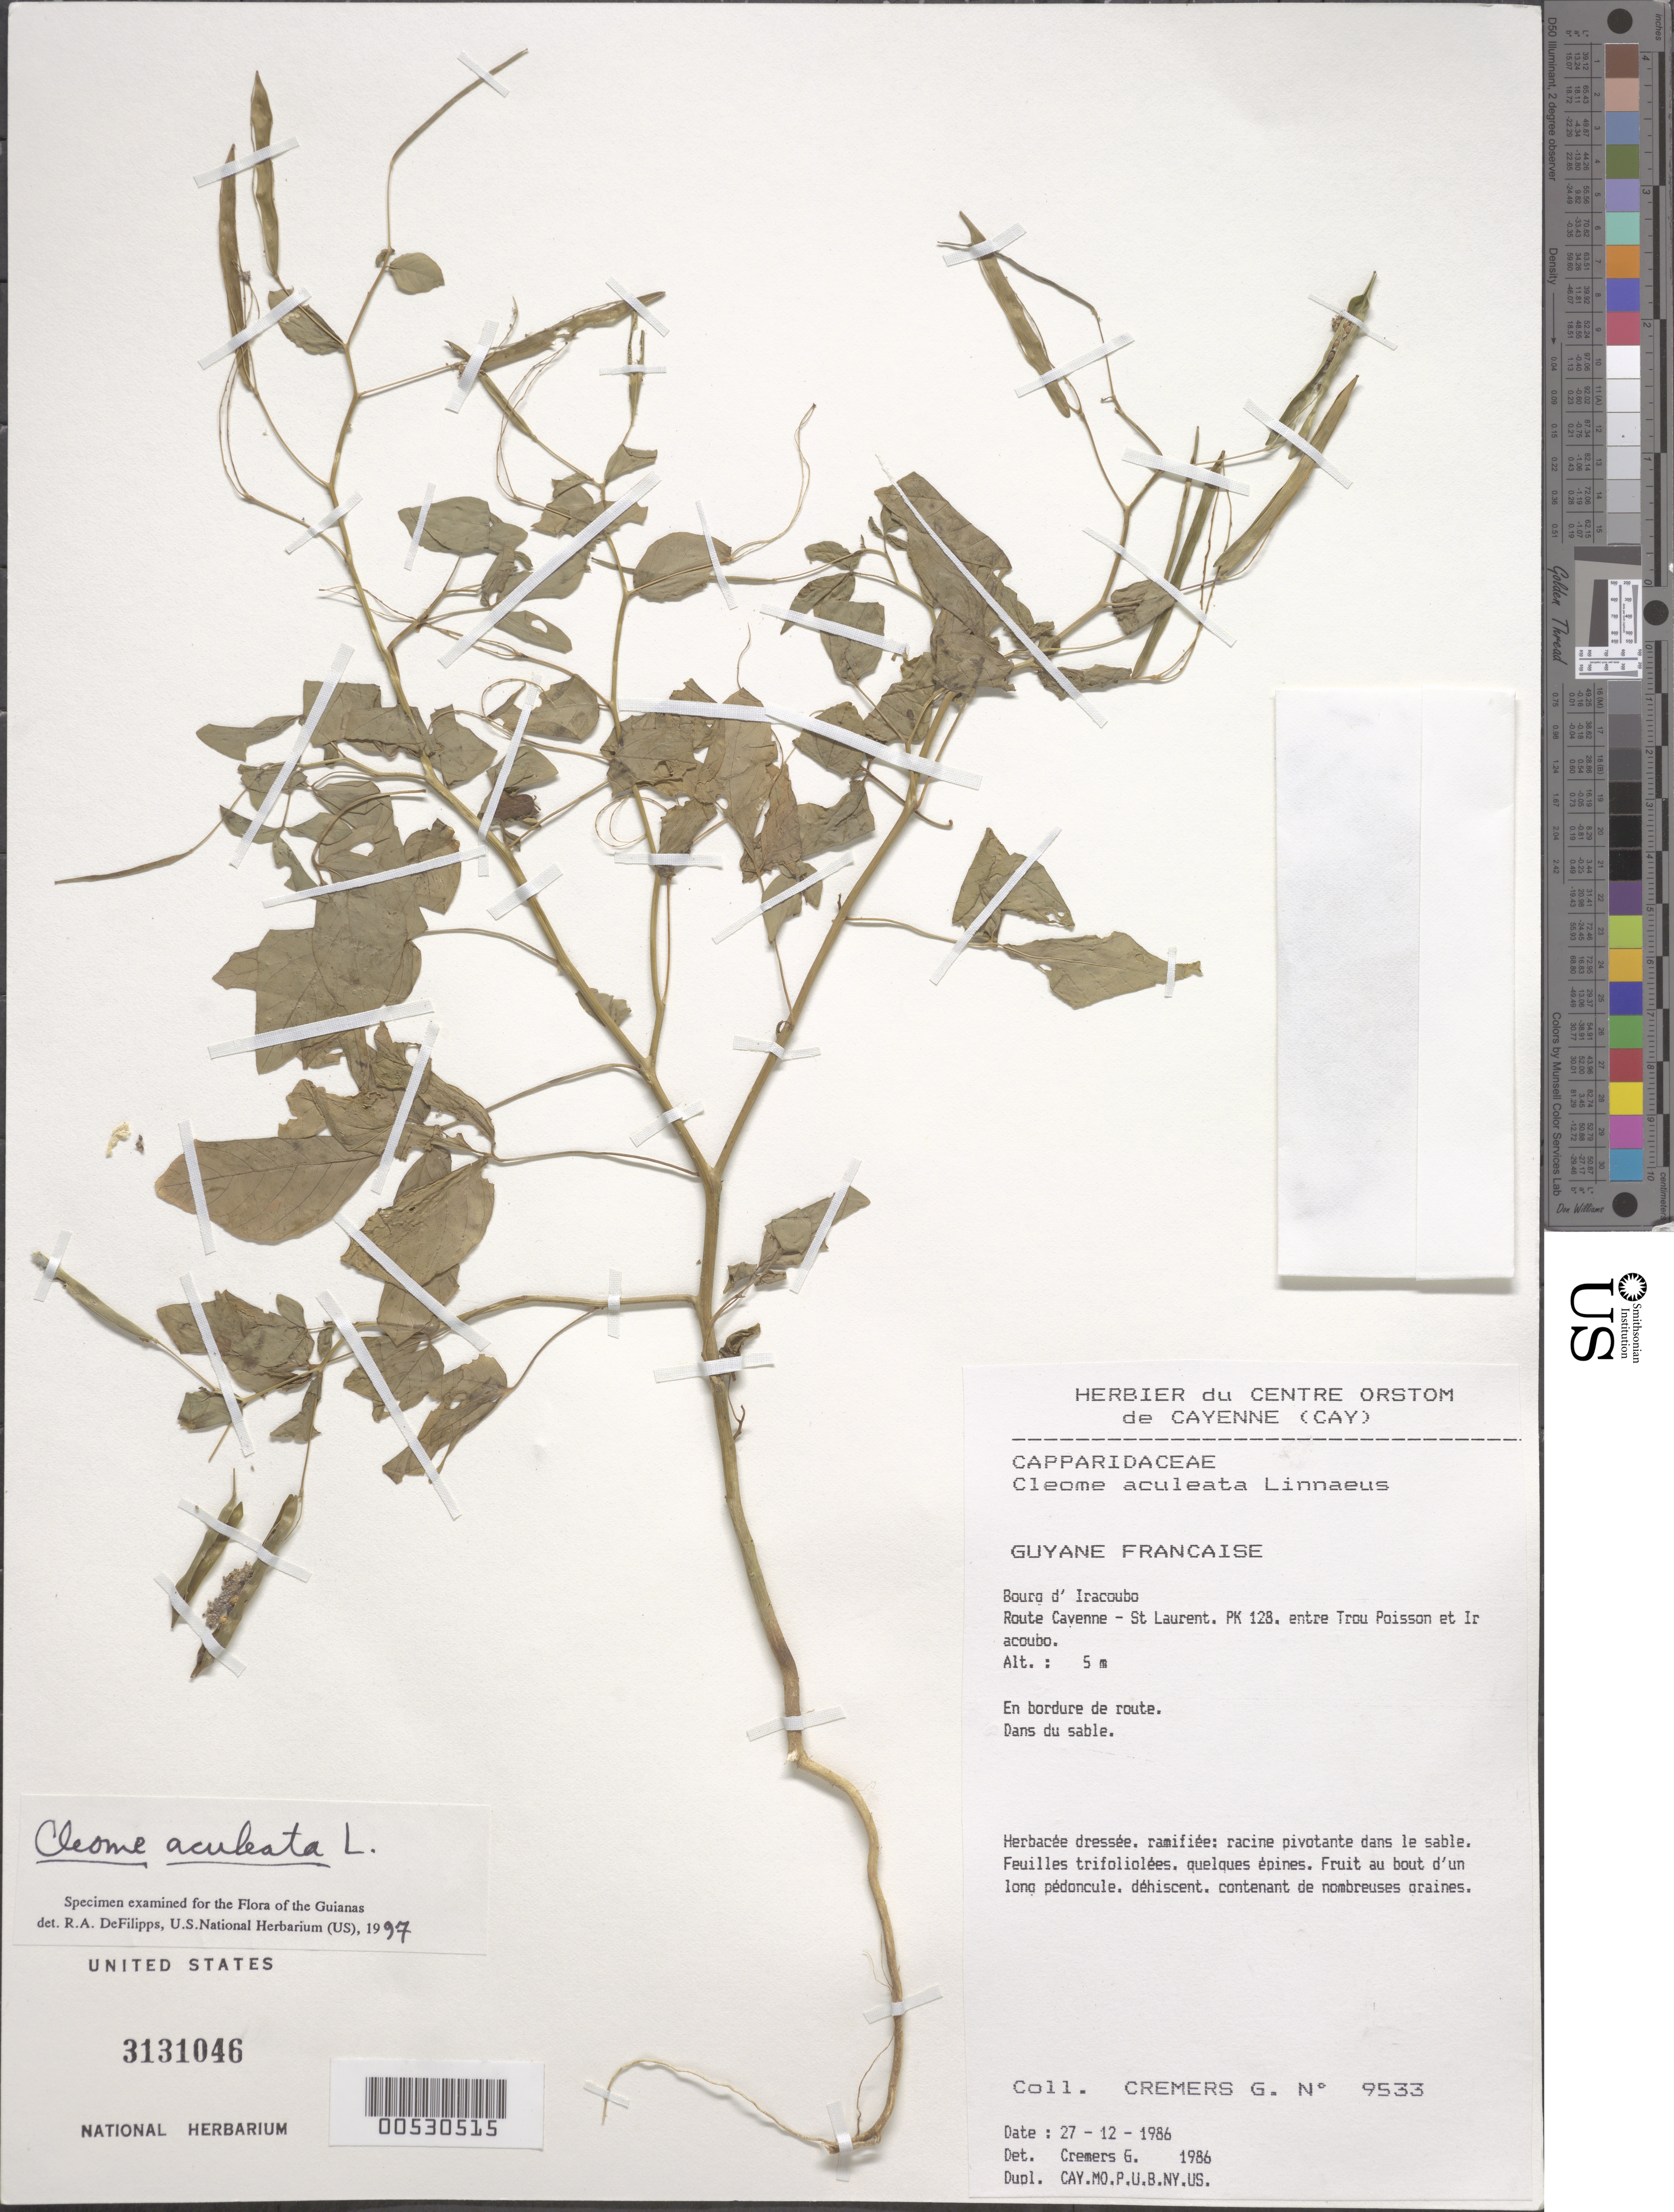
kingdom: Plantae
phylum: Tracheophyta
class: Magnoliopsida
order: Brassicales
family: Cleomaceae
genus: Tarenaya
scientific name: Tarenaya aculeata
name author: (L.) Soares Neto & Roalson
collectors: G. Cremers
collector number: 9533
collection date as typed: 27-Dec-86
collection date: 1986-12-27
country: French Guiana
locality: Bourg d'Iracoubo, route Cayenne-St. Laurent, PK 128, betw. Trou Poisson & Iracoubo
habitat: Roadside, in sand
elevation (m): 5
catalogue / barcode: US 3131046